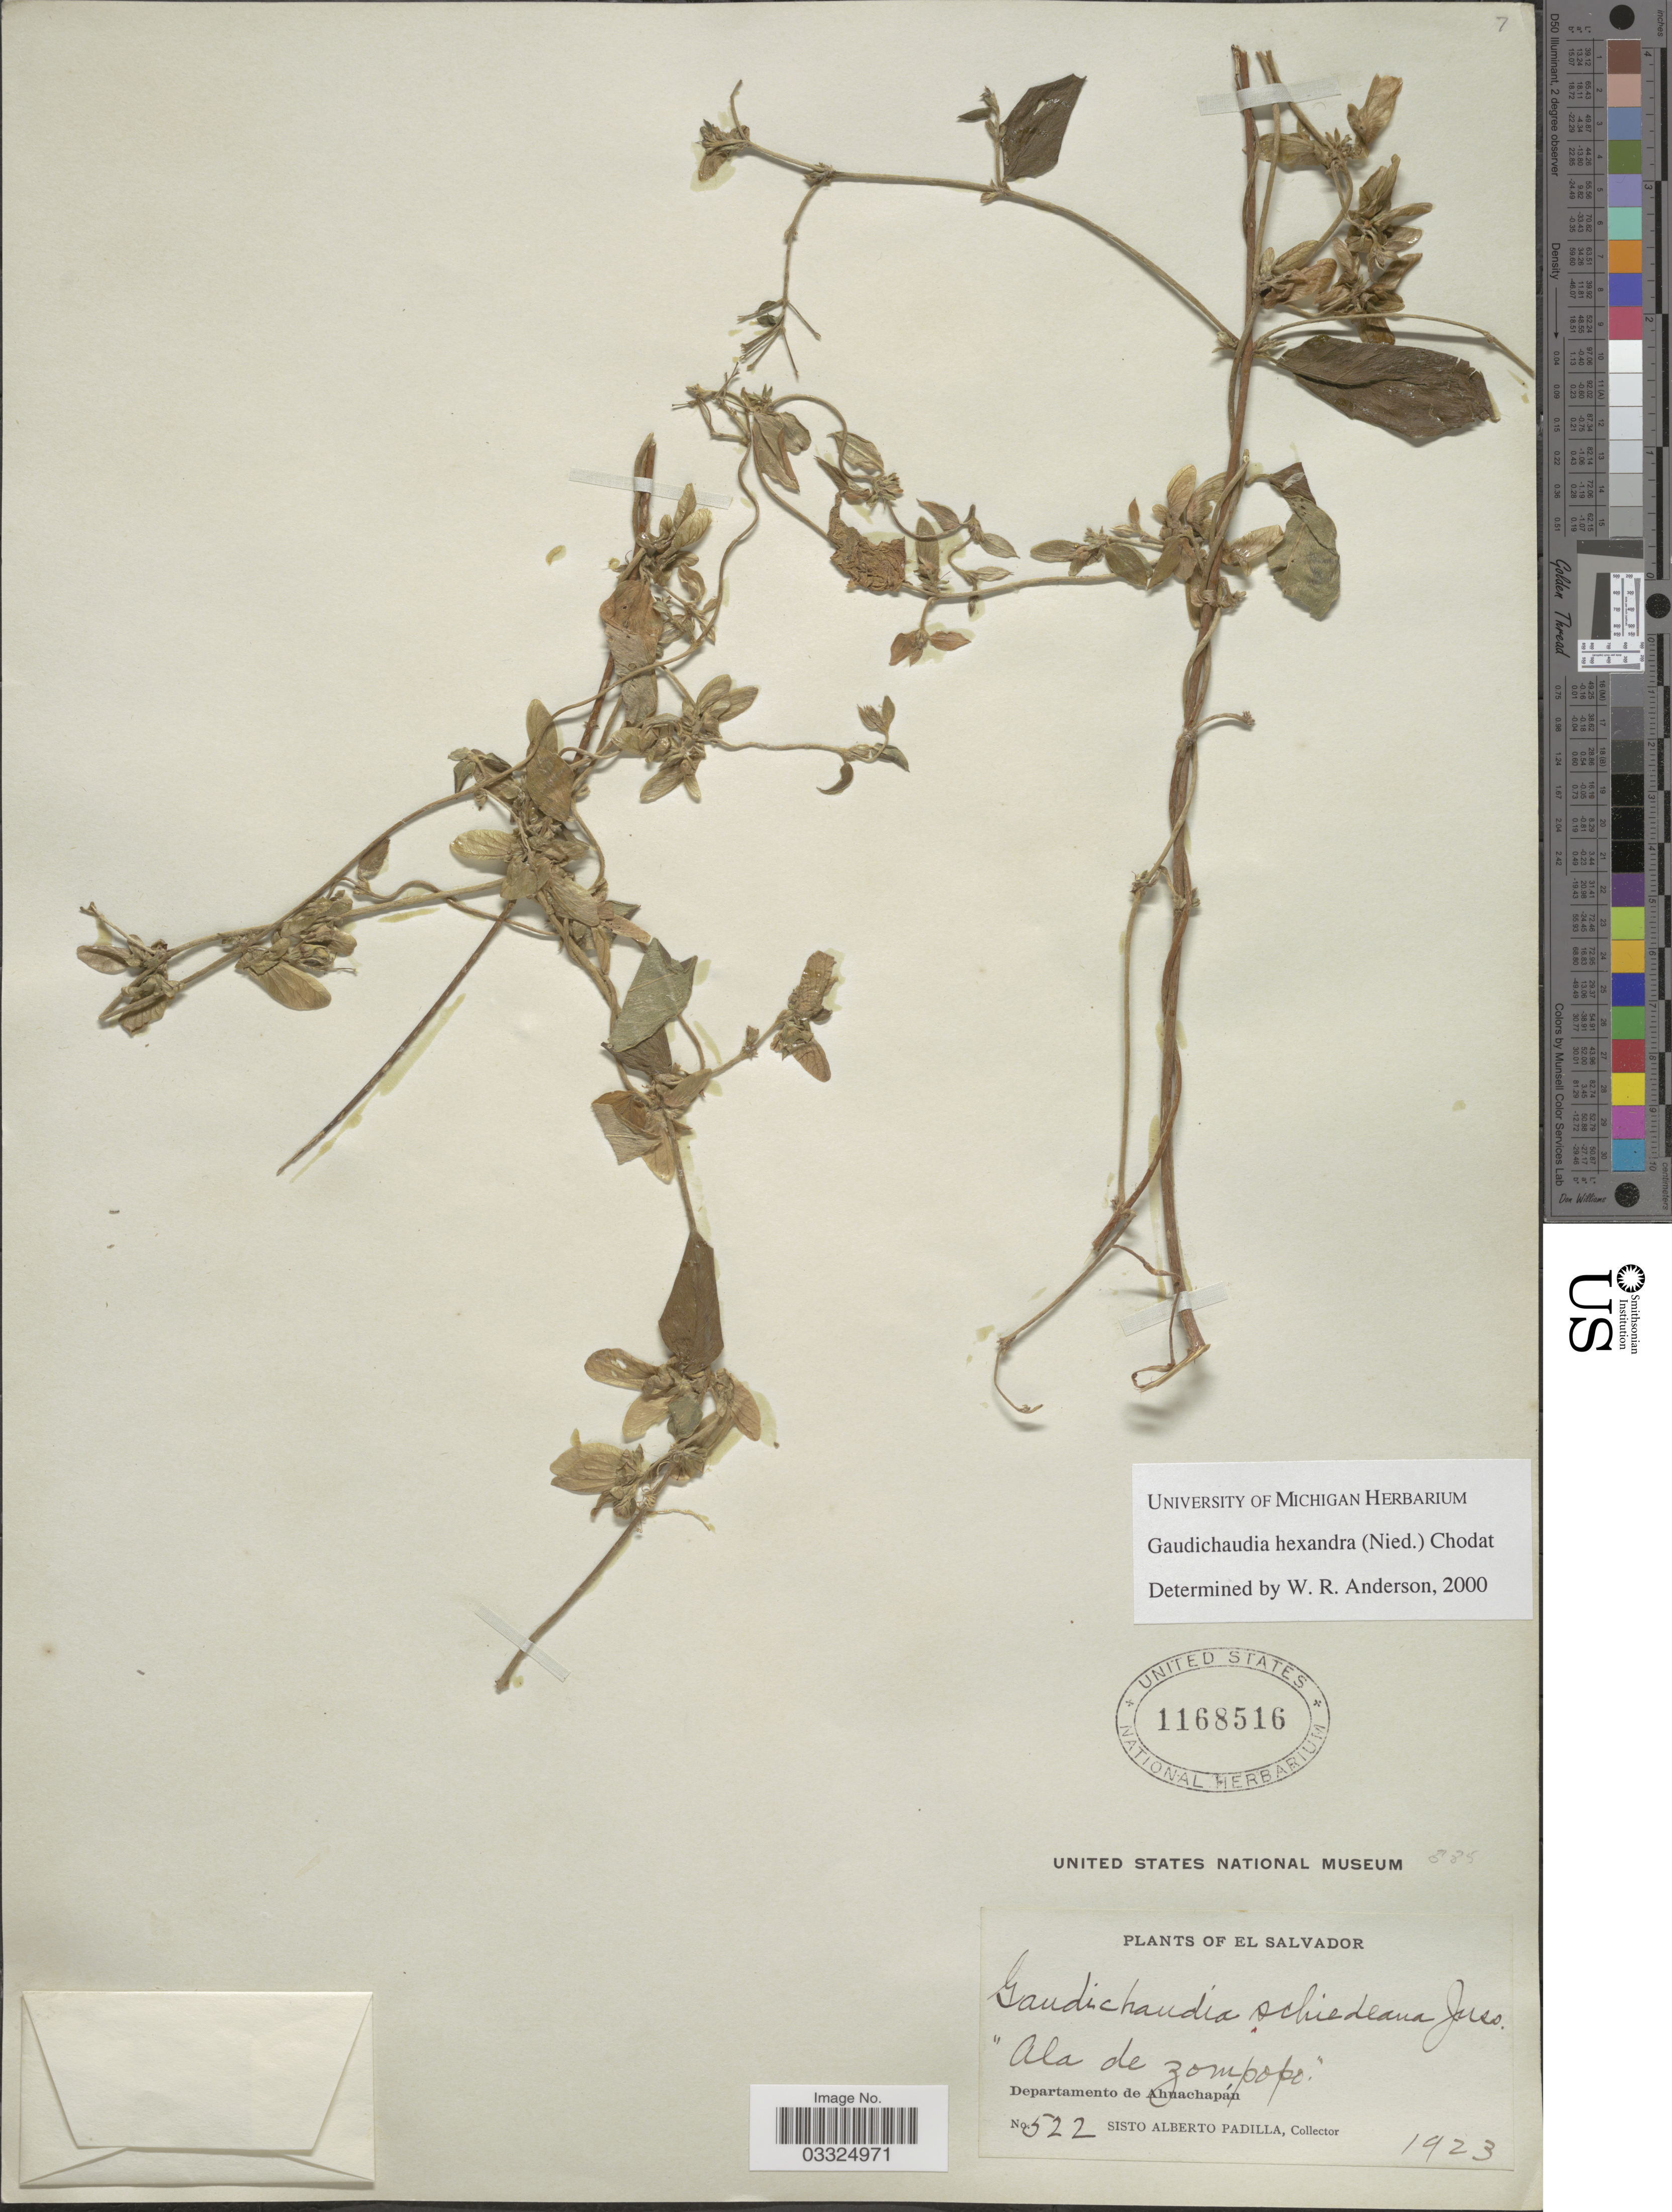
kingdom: Plantae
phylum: Tracheophyta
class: Magnoliopsida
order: Malpighiales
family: Malpighiaceae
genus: Gaudichaudia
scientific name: Gaudichaudia hexandra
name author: (Nied.) Chodat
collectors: S. A. Padilla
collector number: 522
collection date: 1923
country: El Salvador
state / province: Ahuachapan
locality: Departamento de Ahuachapán.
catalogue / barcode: US 1168516